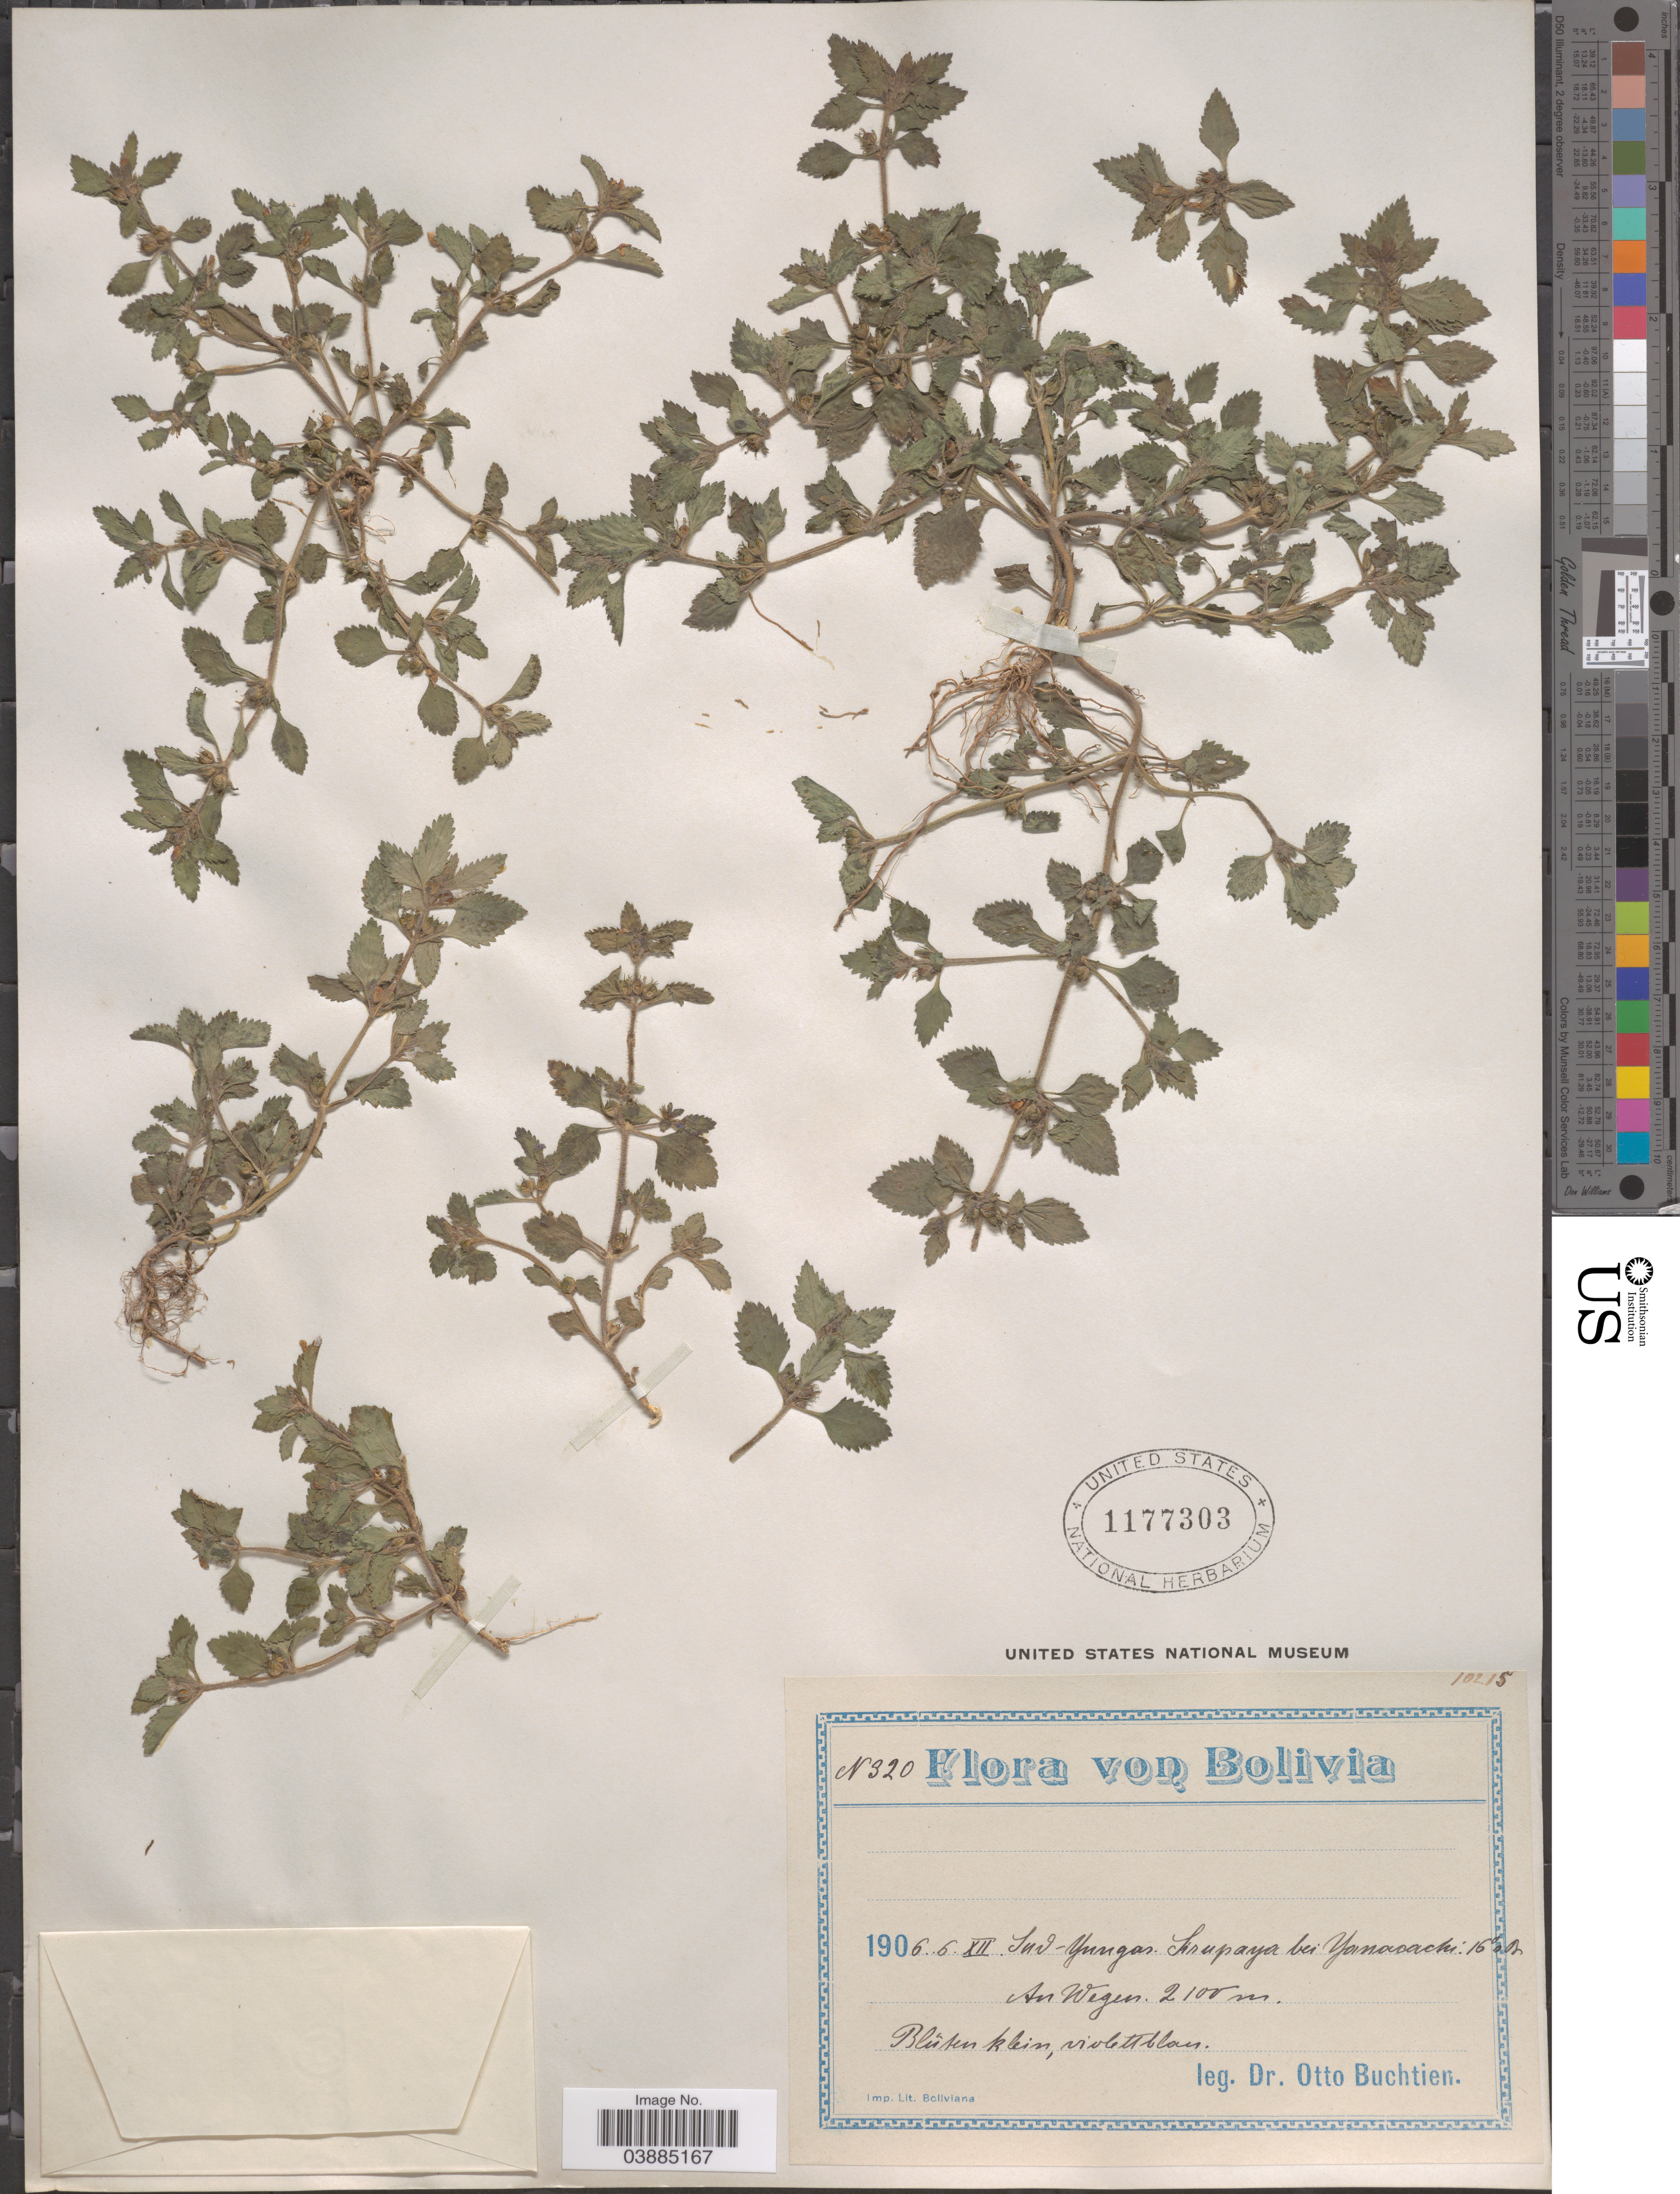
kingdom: Plantae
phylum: Tracheophyta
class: Magnoliopsida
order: Lamiales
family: Plantaginaceae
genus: Lendneria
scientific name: Lendneria verticillata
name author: (Mill.) Britton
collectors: O. Buchtien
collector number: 320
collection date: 1906-12-06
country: Bolivia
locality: Sud-Yungas. Sirupaya bei Yanacachi 15° Br. An Wegen.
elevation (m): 2100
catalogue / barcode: US 1177303